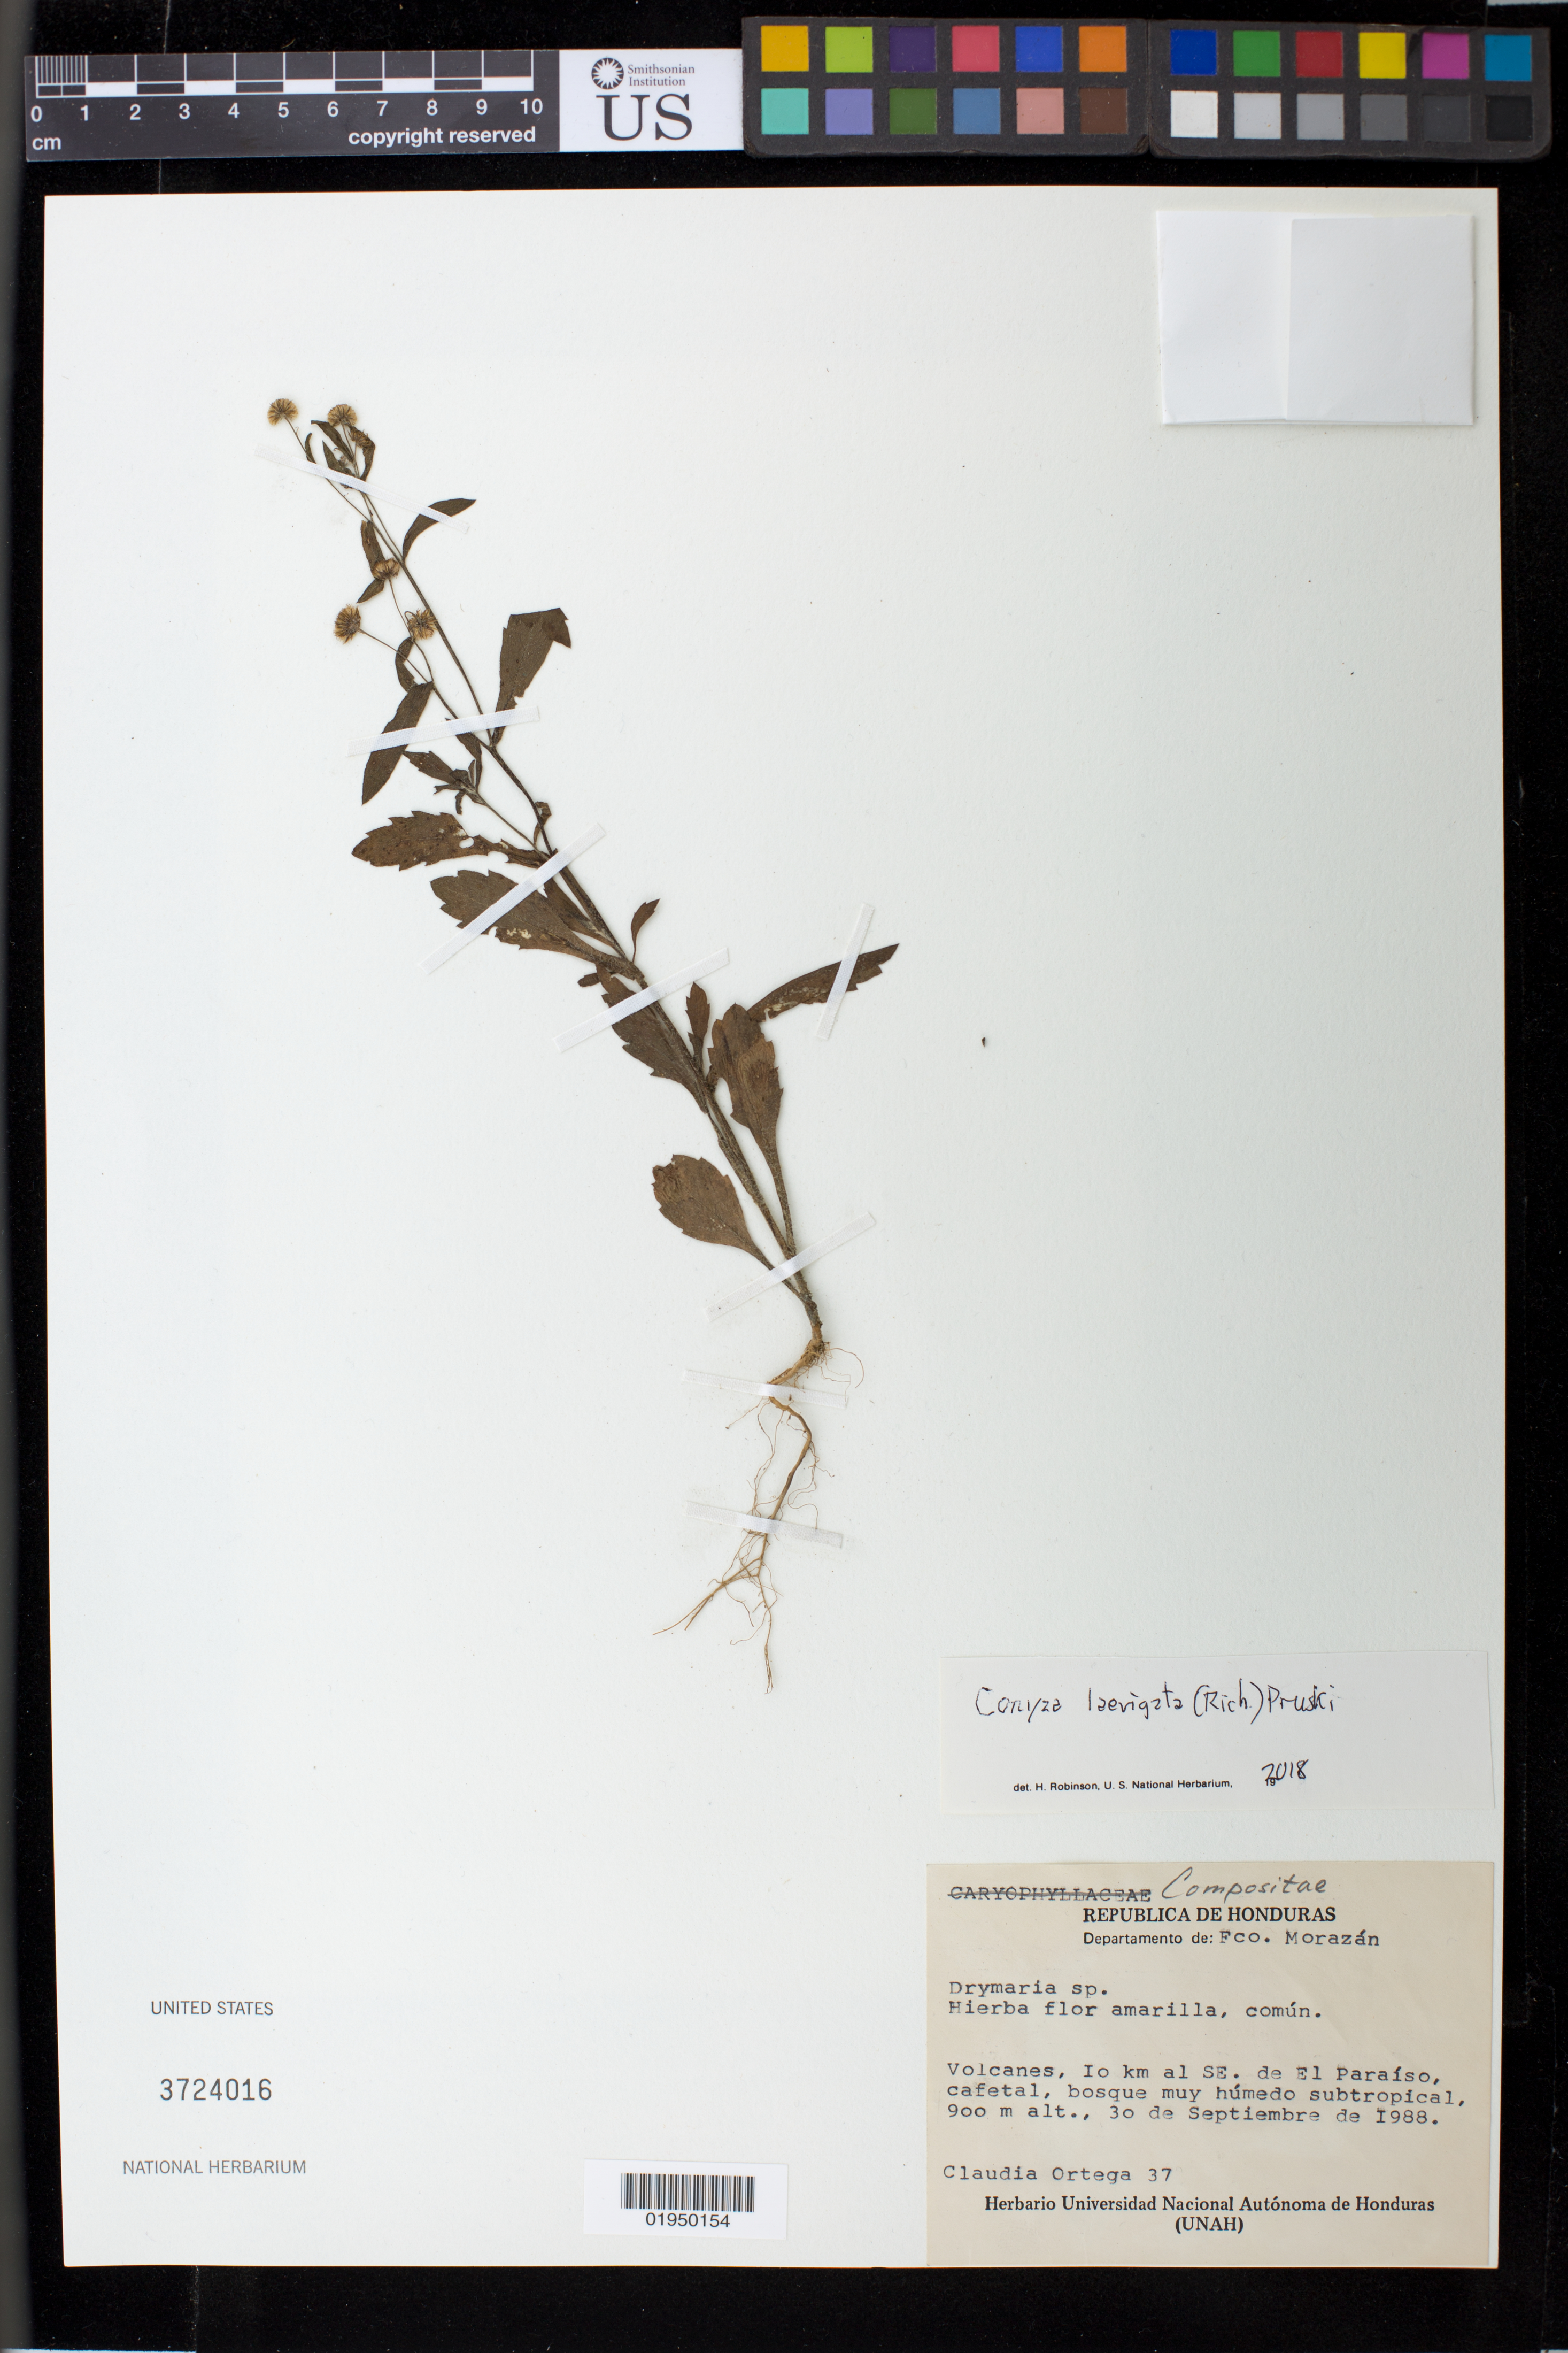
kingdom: Plantae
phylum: Tracheophyta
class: Magnoliopsida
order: Asterales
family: Asteraceae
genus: Conyza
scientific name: Conyza laevigata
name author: (Rich.) Pruski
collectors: C. Ortega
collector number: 37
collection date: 1988-09-30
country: Honduras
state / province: Fco. Morazán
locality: Volcanos, 10 km al SE. de El Paraiso cafetal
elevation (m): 900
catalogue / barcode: US 3724016